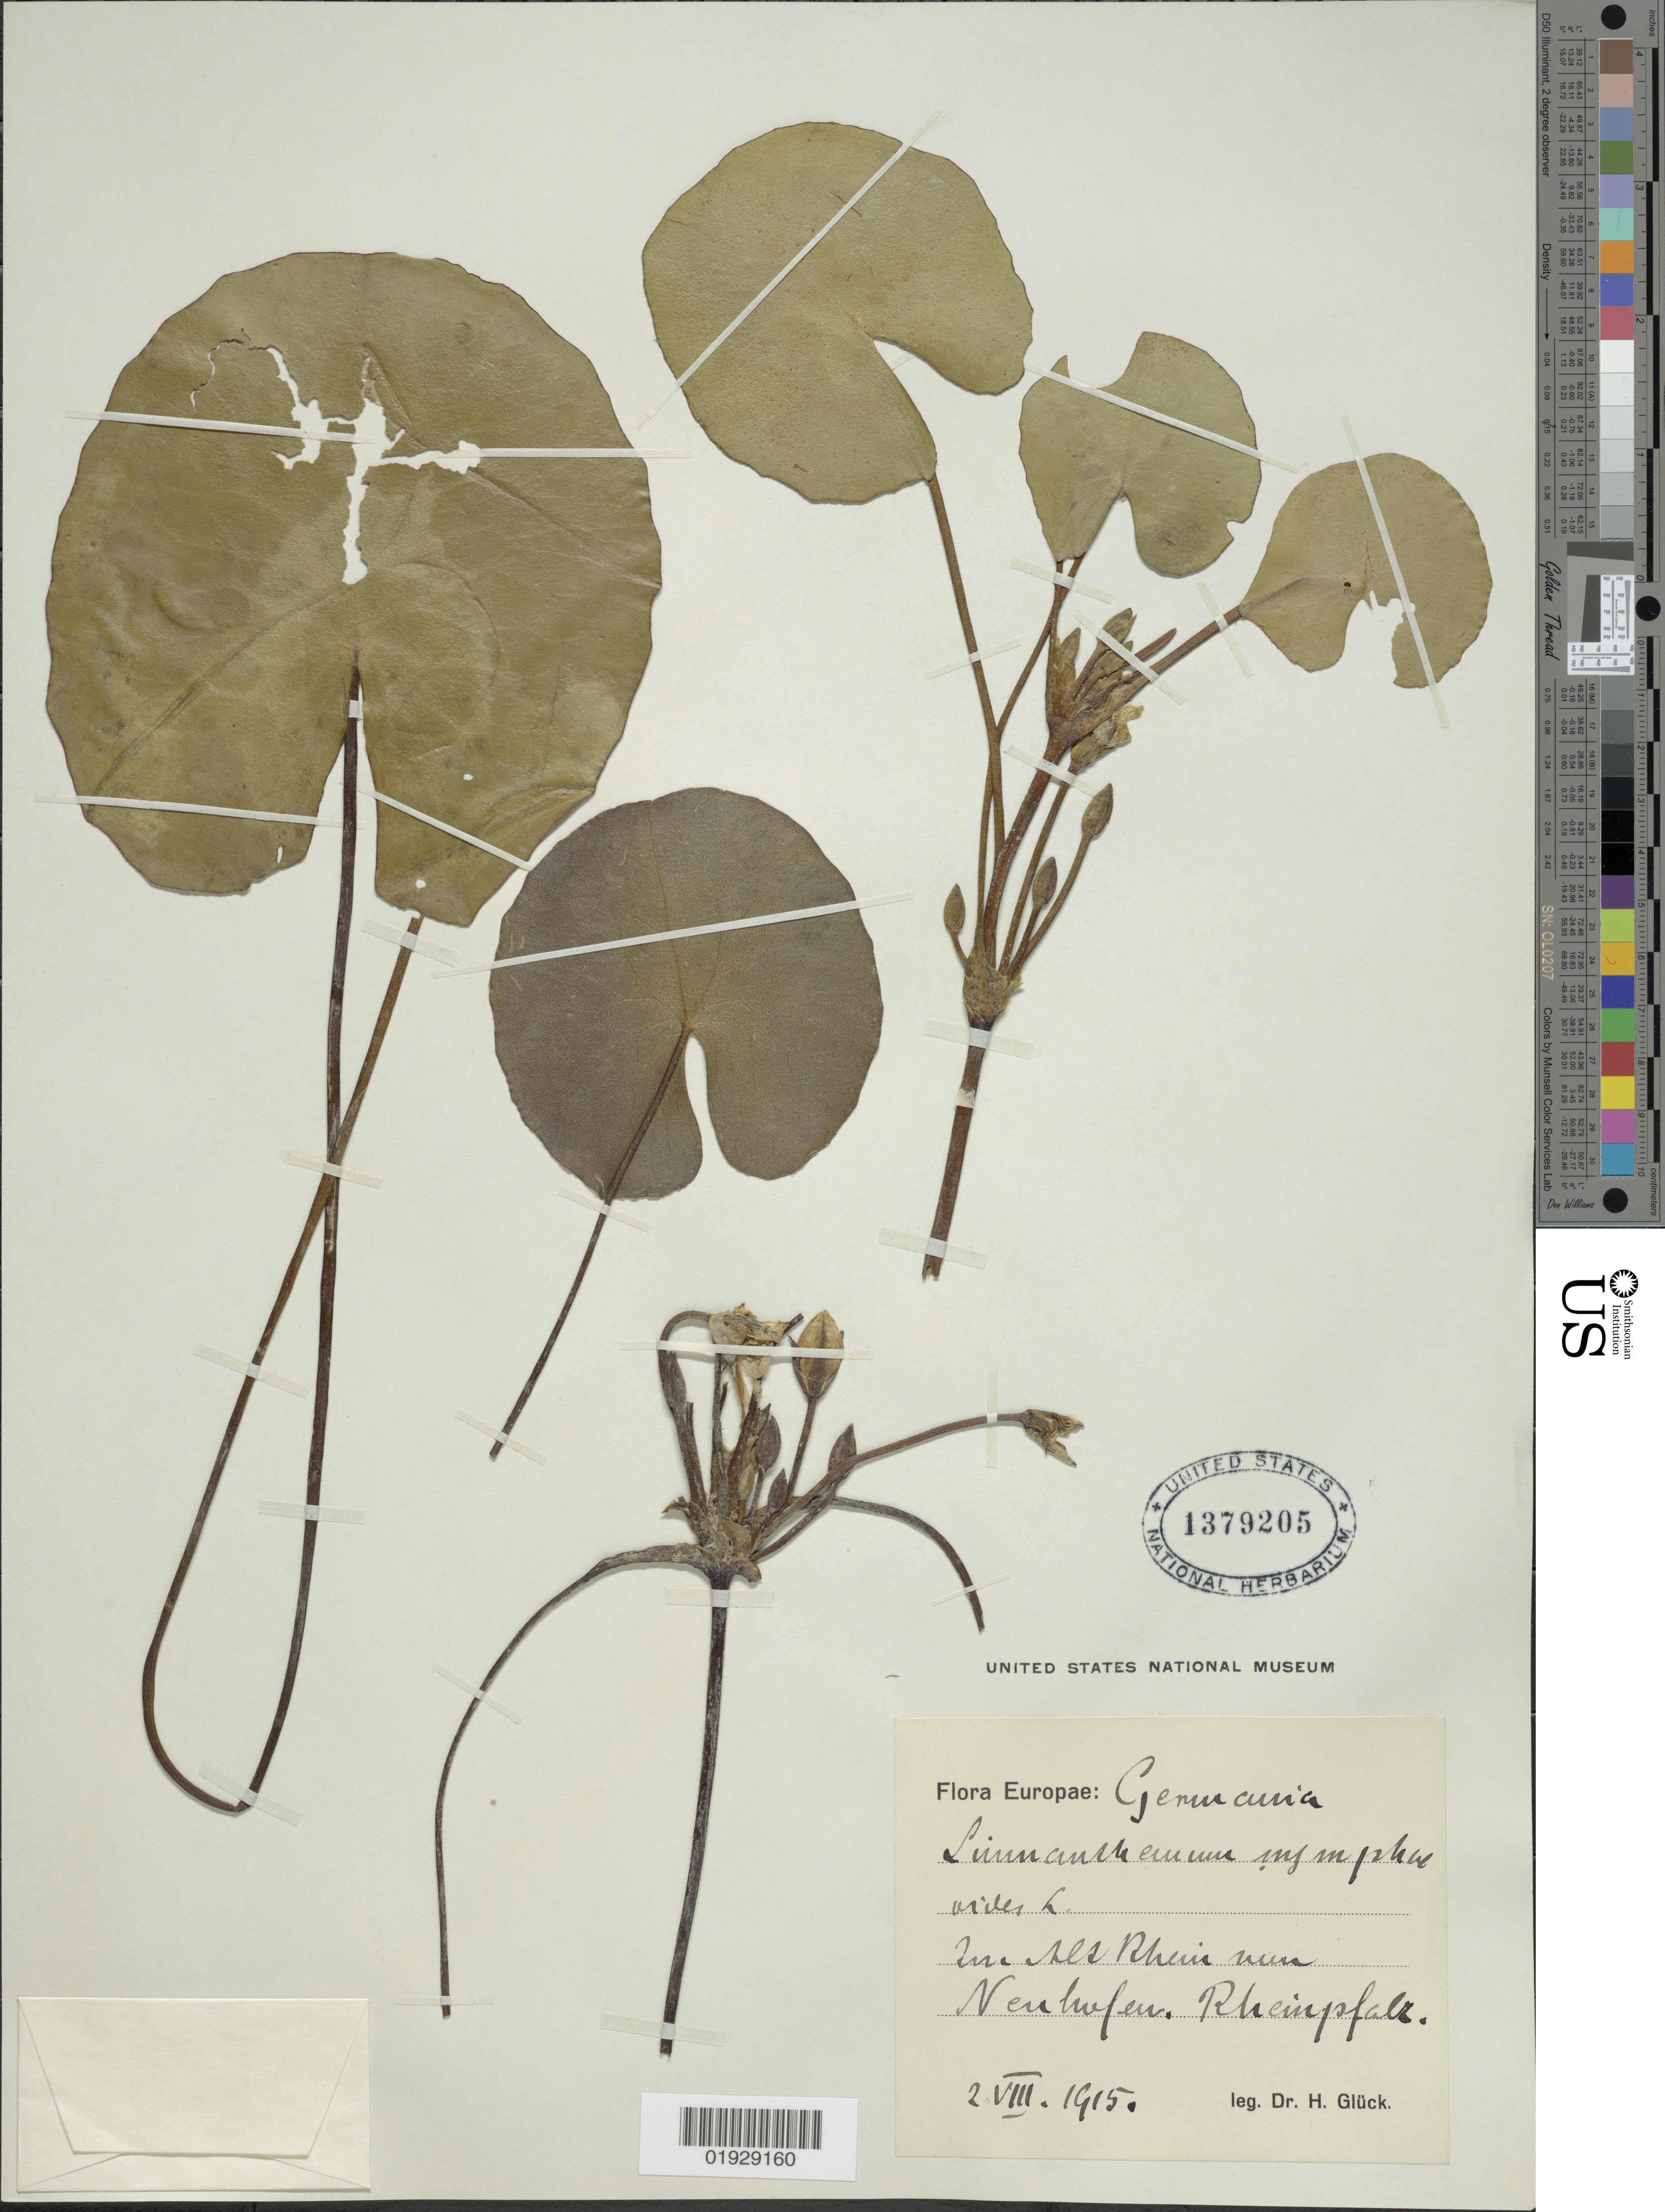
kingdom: Plantae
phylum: Tracheophyta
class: Magnoliopsida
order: Asterales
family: Menyanthaceae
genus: Nymphoides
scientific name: Nymphoides nymphaeoides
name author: (L.) Britton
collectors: H. Glück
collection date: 1915-08-02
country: Germany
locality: In tls rheni nun Neuhofen. Rheinpfalz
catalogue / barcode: US 1379205